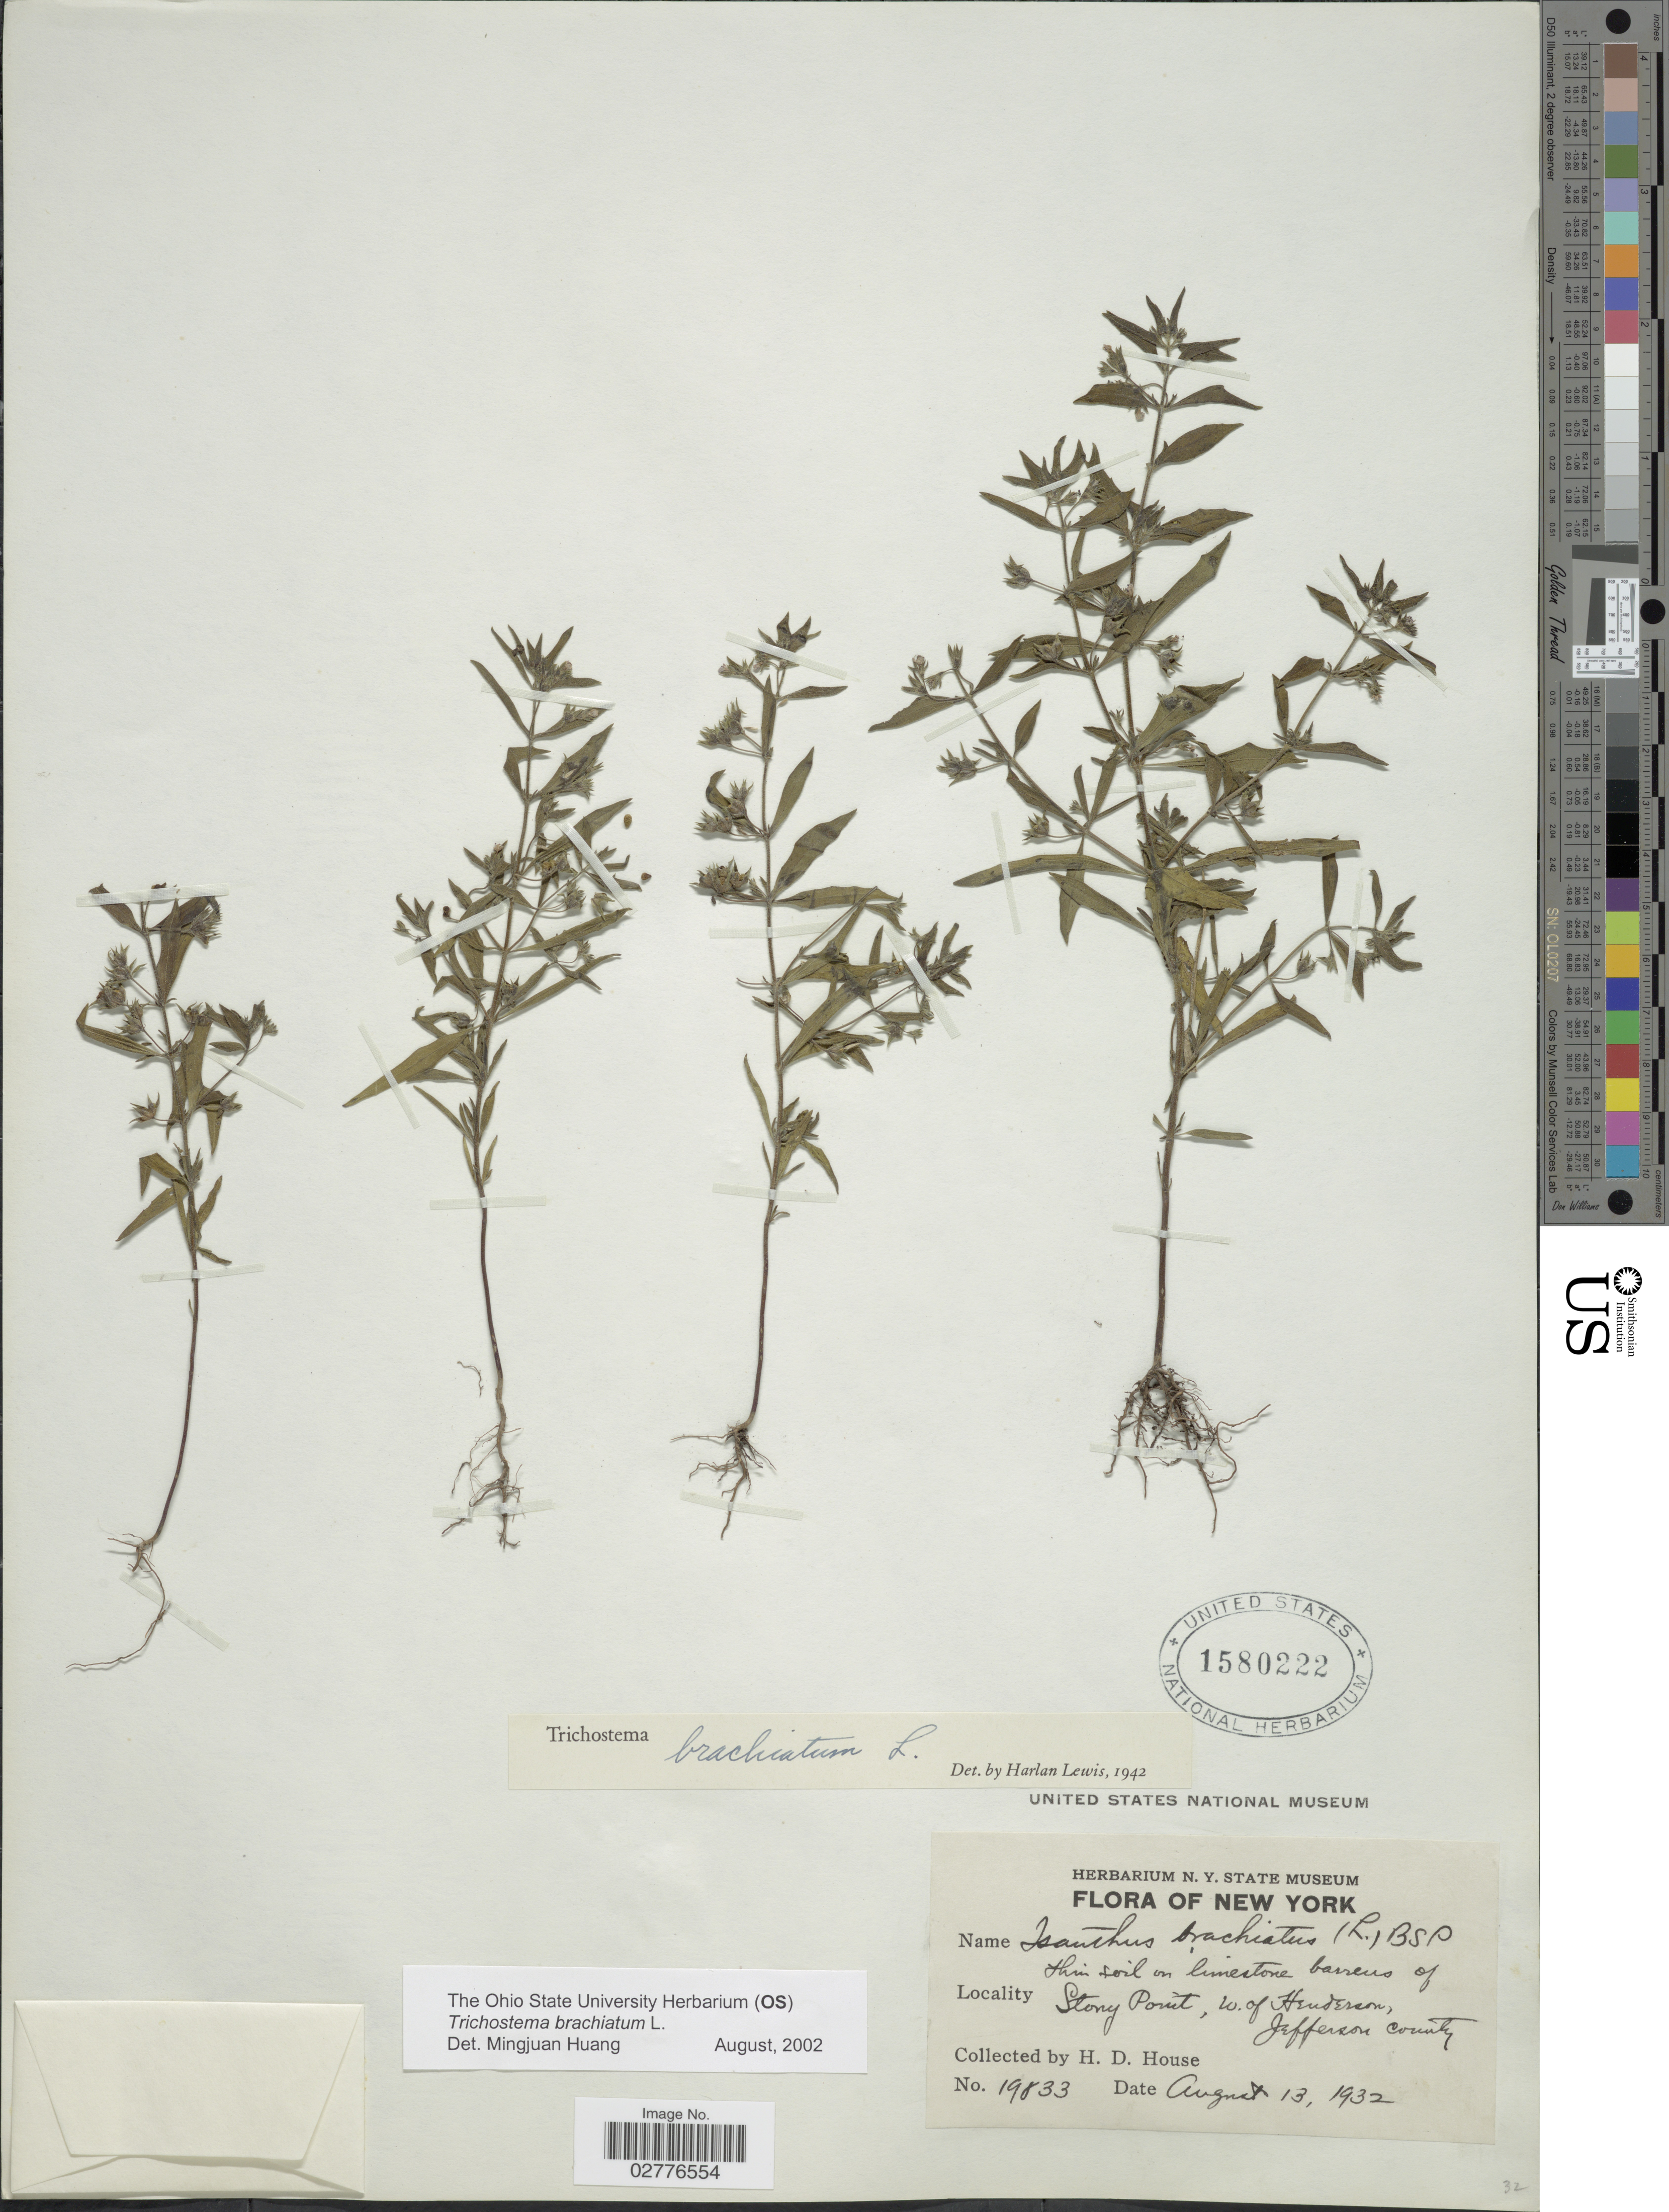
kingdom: Plantae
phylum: Tracheophyta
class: Magnoliopsida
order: Lamiales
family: Lamiaceae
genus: Trichostema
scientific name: Trichostema brachiatum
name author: L.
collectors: H. D. House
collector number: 19833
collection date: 1932-08-13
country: United States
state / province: New York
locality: Thin soil on limestone barrens of Stony Point, W. of Henderson, Jefferson County.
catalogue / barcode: US 1580222